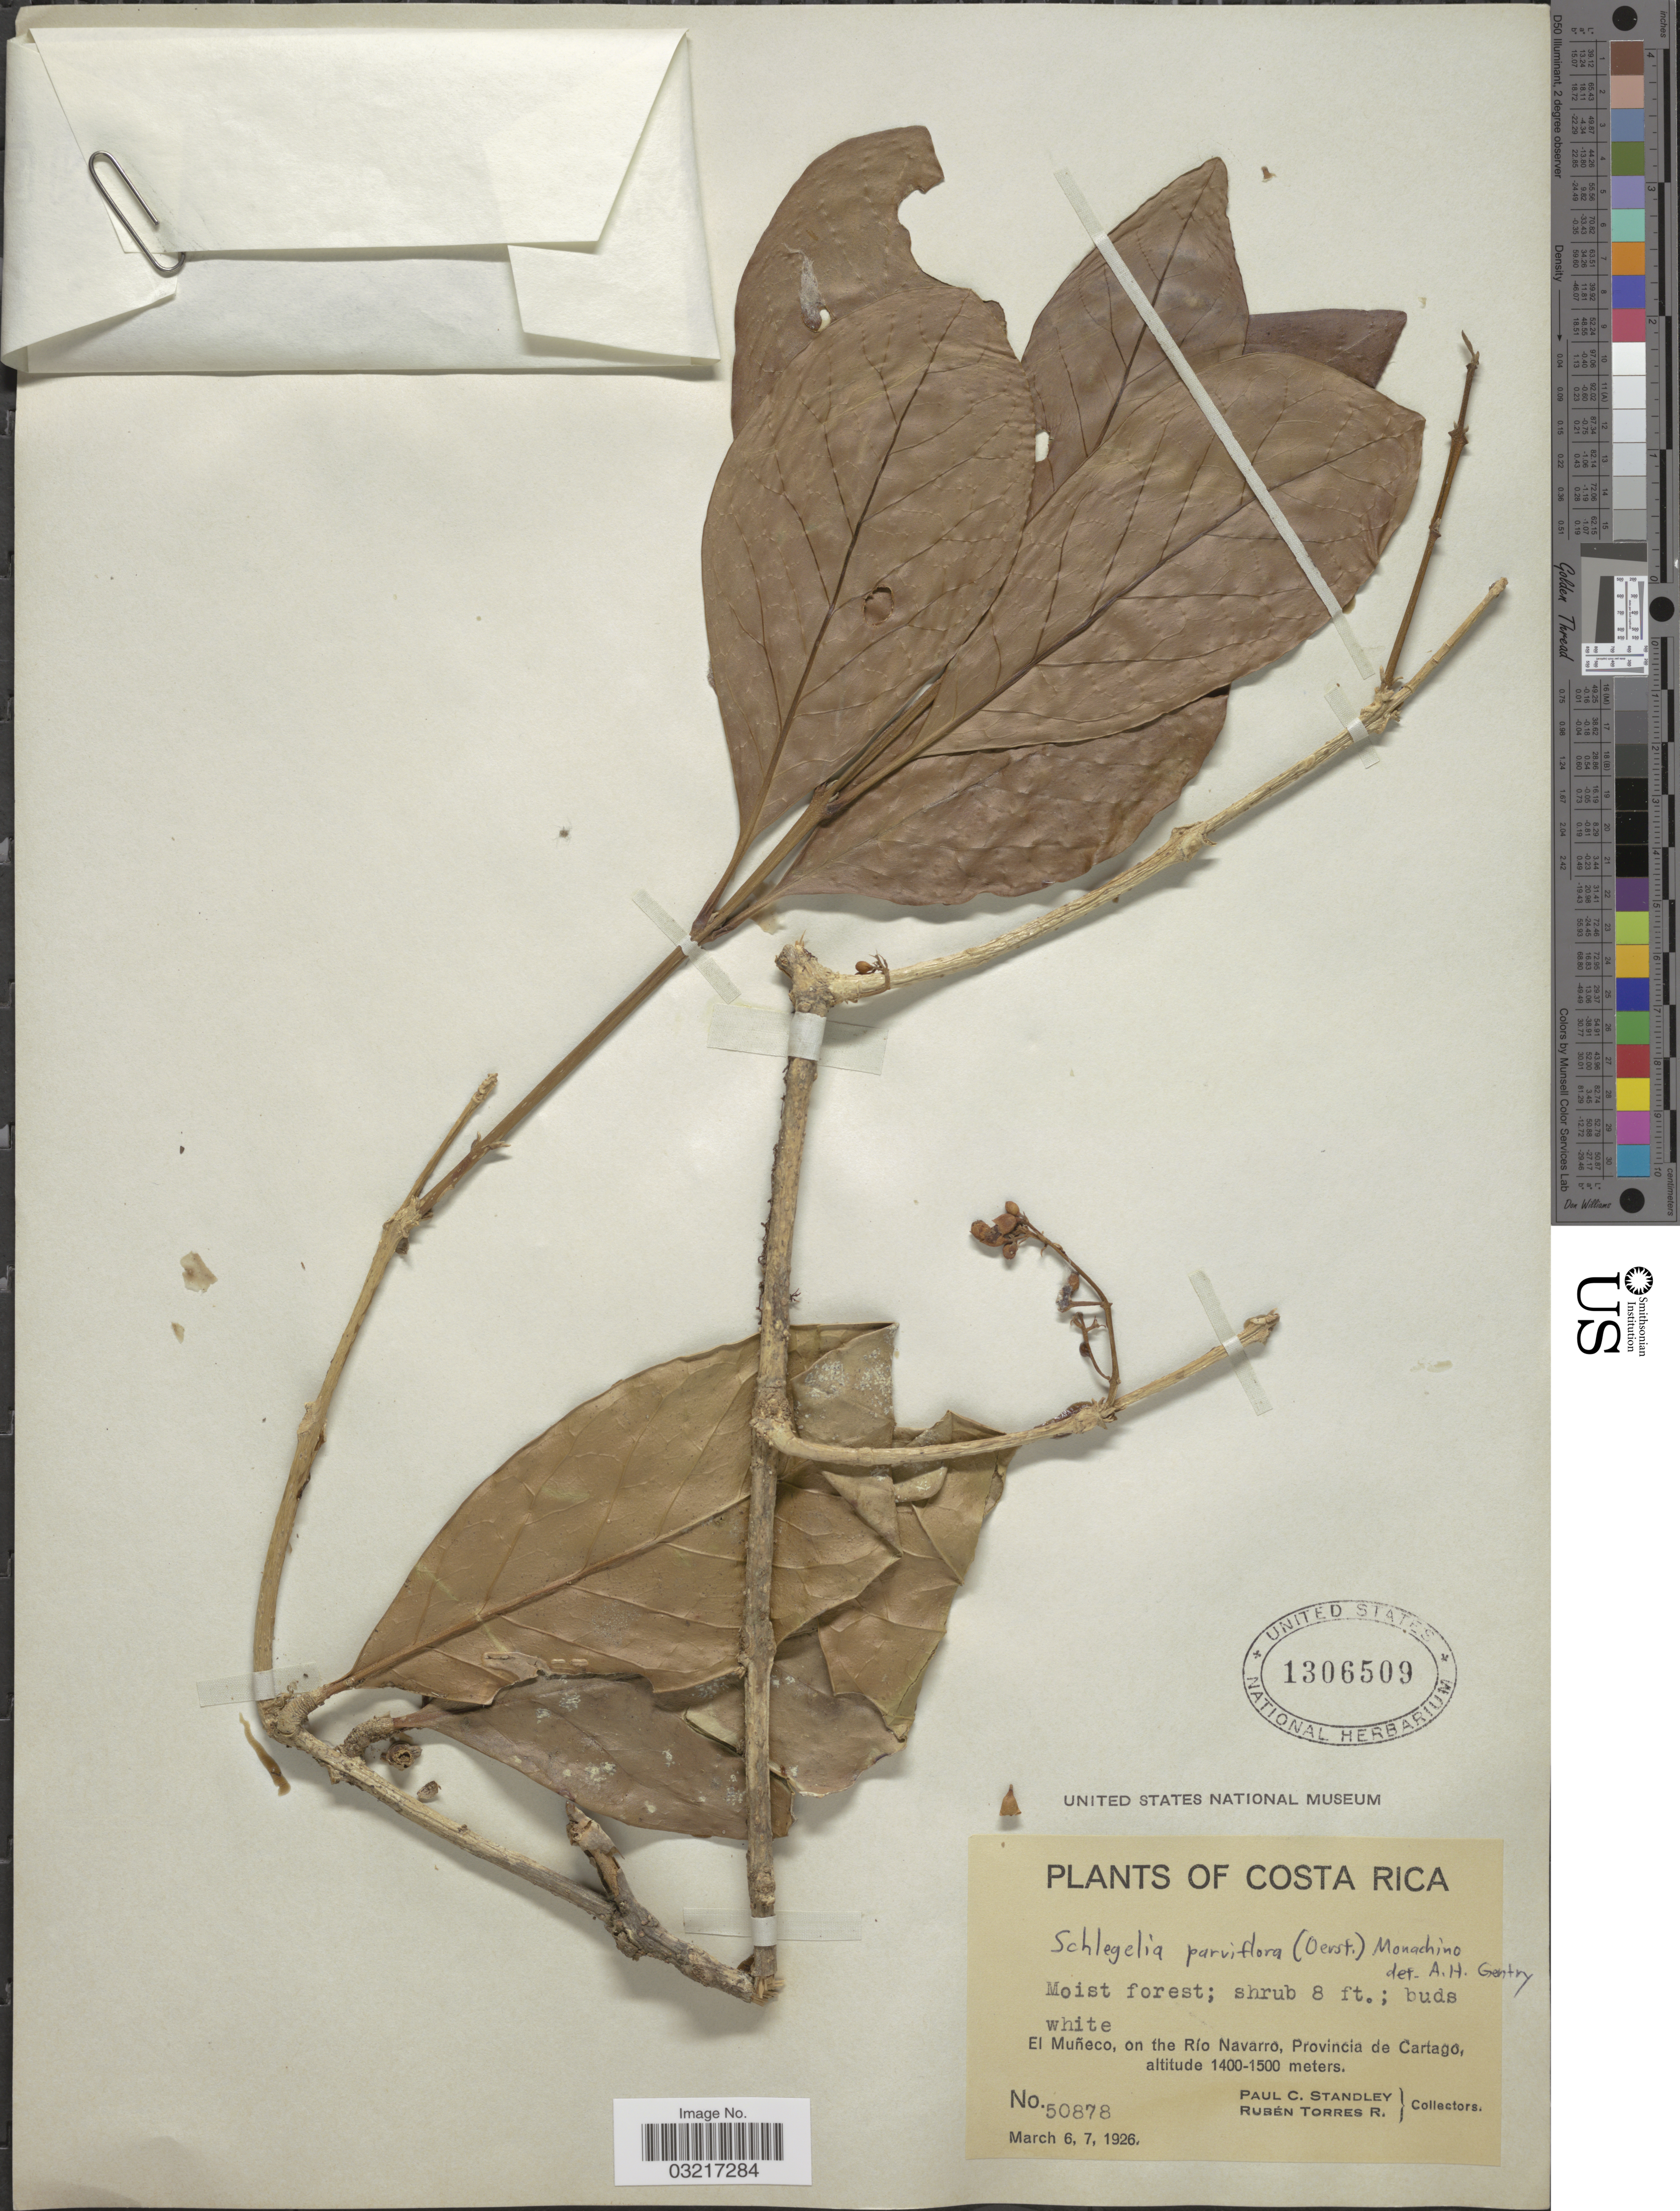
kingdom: Plantae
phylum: Tracheophyta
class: Magnoliopsida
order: Lamiales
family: Schlegeliaceae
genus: Schlegelia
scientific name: Schlegelia parviflora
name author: (Oerst.) Monach.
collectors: P. C. Standley & R. Torres Rojas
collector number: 50878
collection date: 1926-03-06/1926-03-07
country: Costa Rica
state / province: Cartago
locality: El Muñeco, on the Río Navarro.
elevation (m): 1400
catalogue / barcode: US 1306509